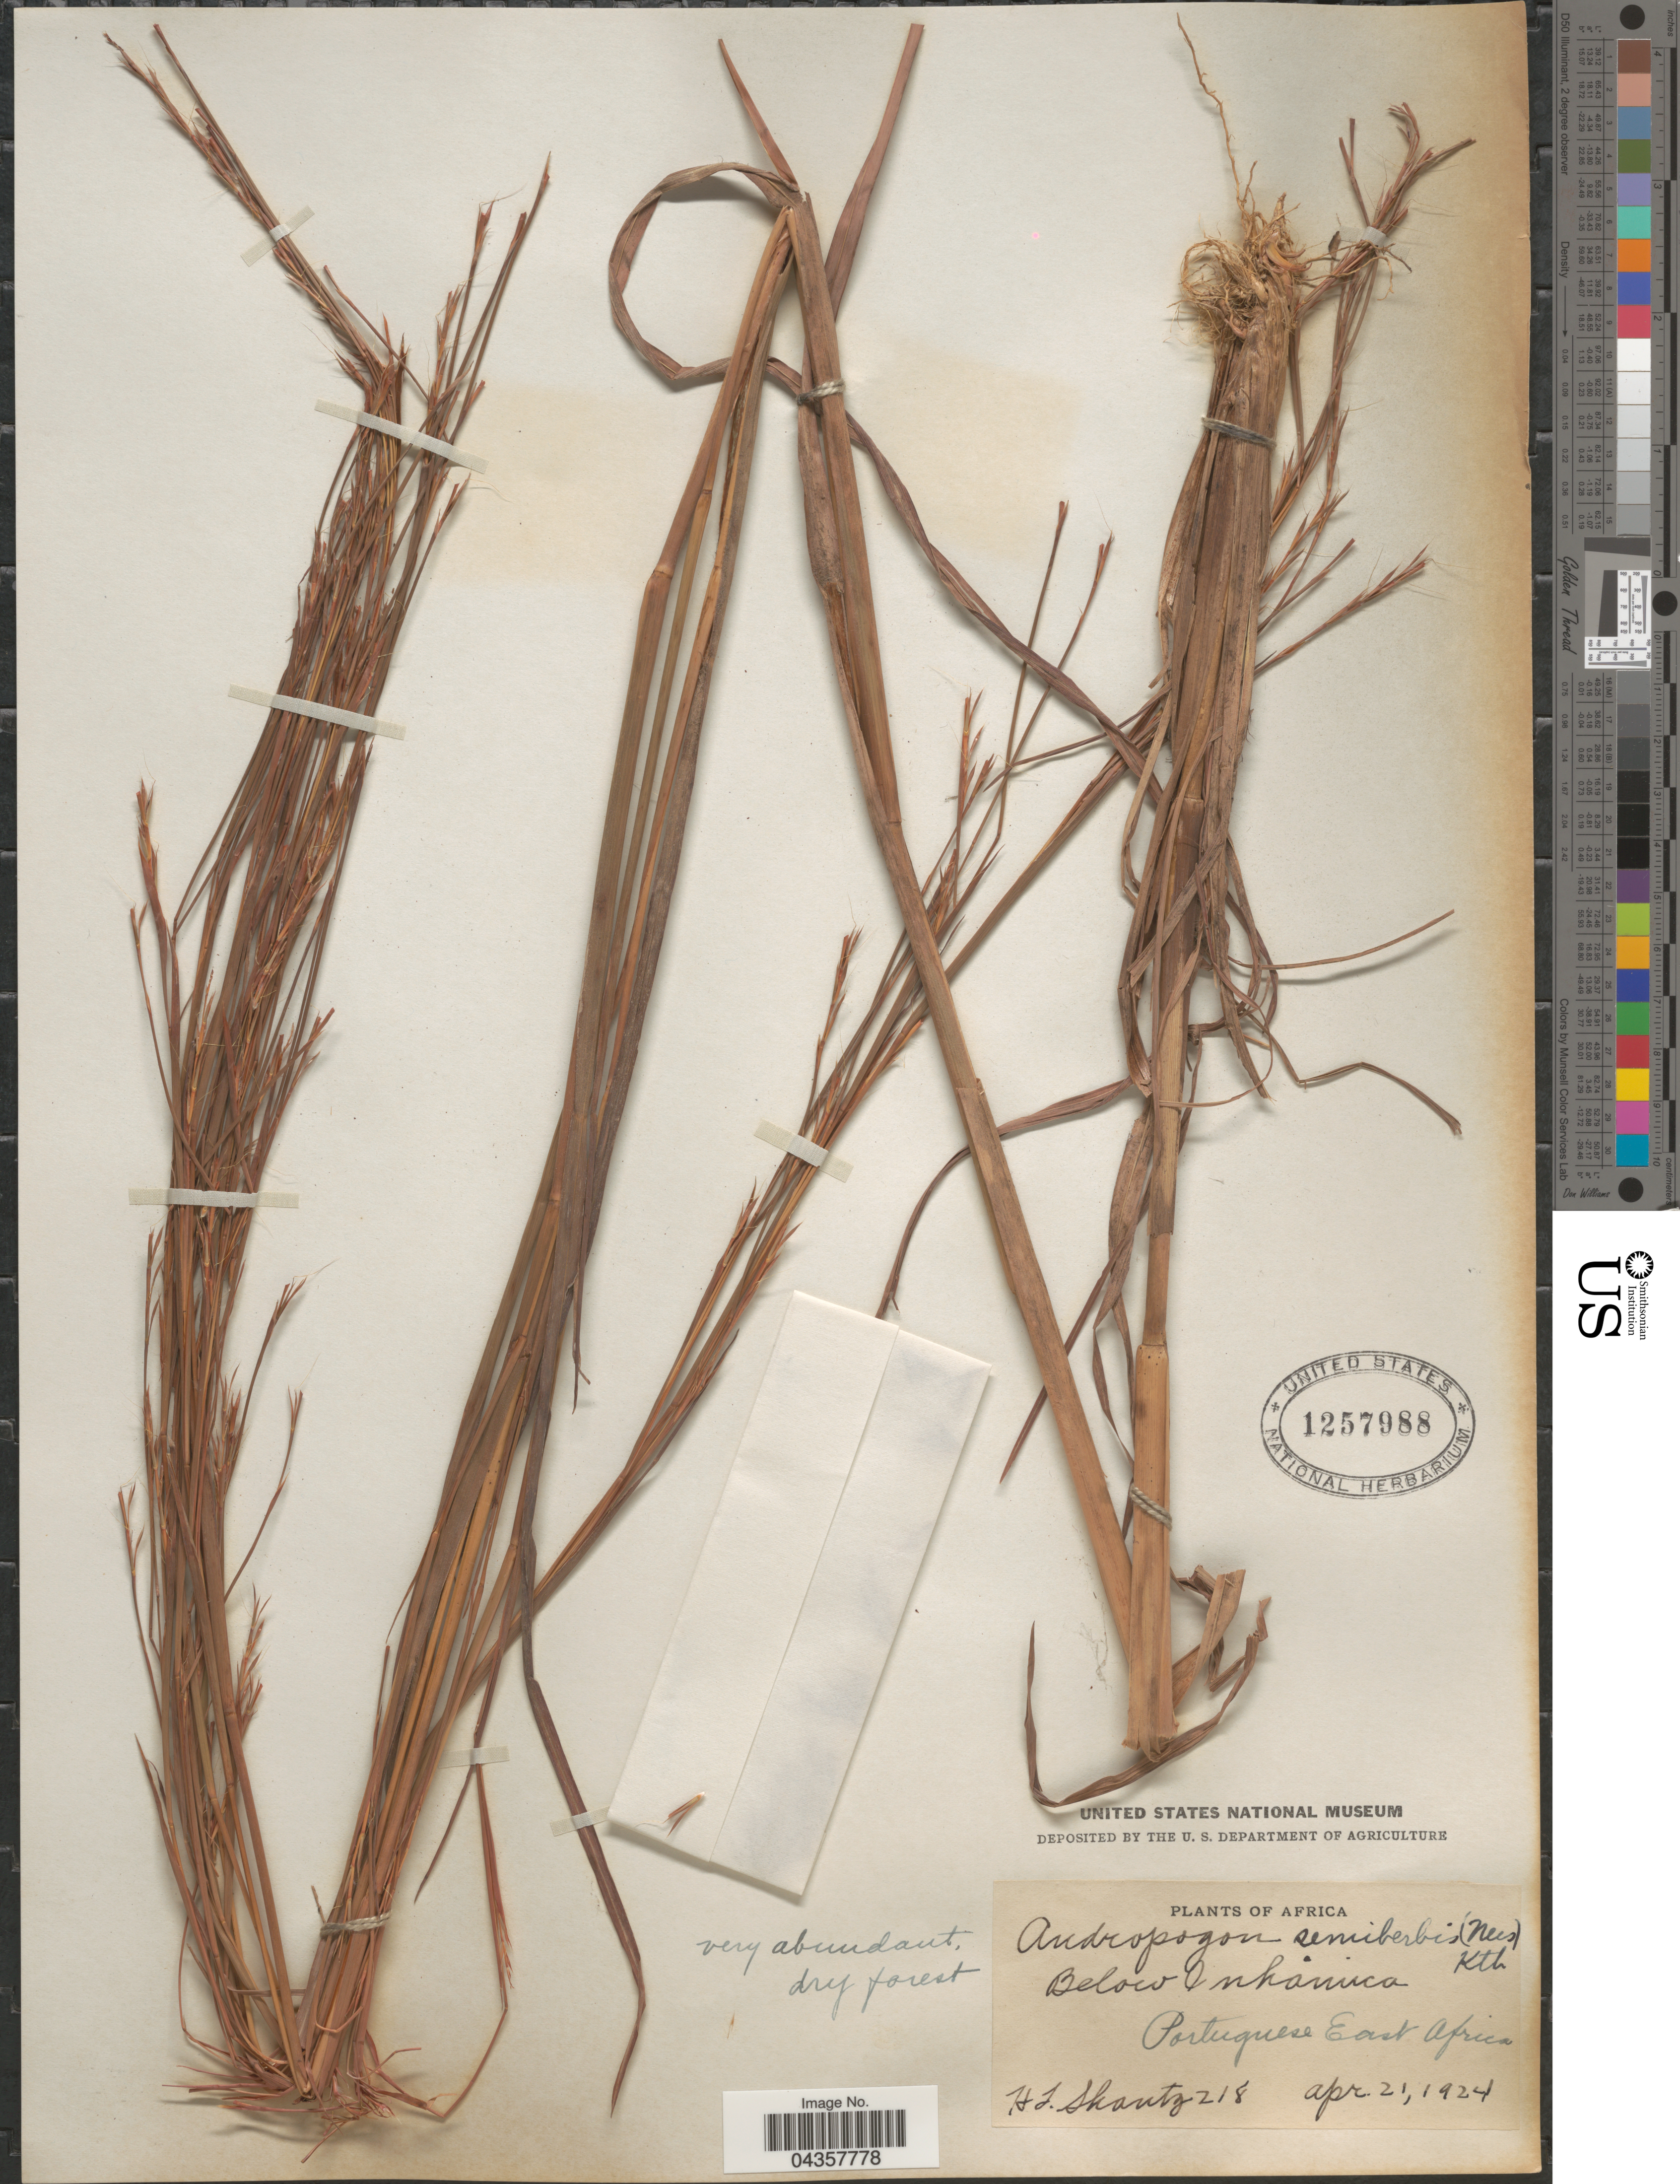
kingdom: Plantae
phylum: Tracheophyta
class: Liliopsida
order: Poales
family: Poaceae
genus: Schizachyrium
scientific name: Schizachyrium sanguineum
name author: (Retz.) Alston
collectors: H. Shantz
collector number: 218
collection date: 1924-04-21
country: Mozambique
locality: Africa. Below Inhamica. Portuguese East Africa.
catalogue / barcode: US 1257988